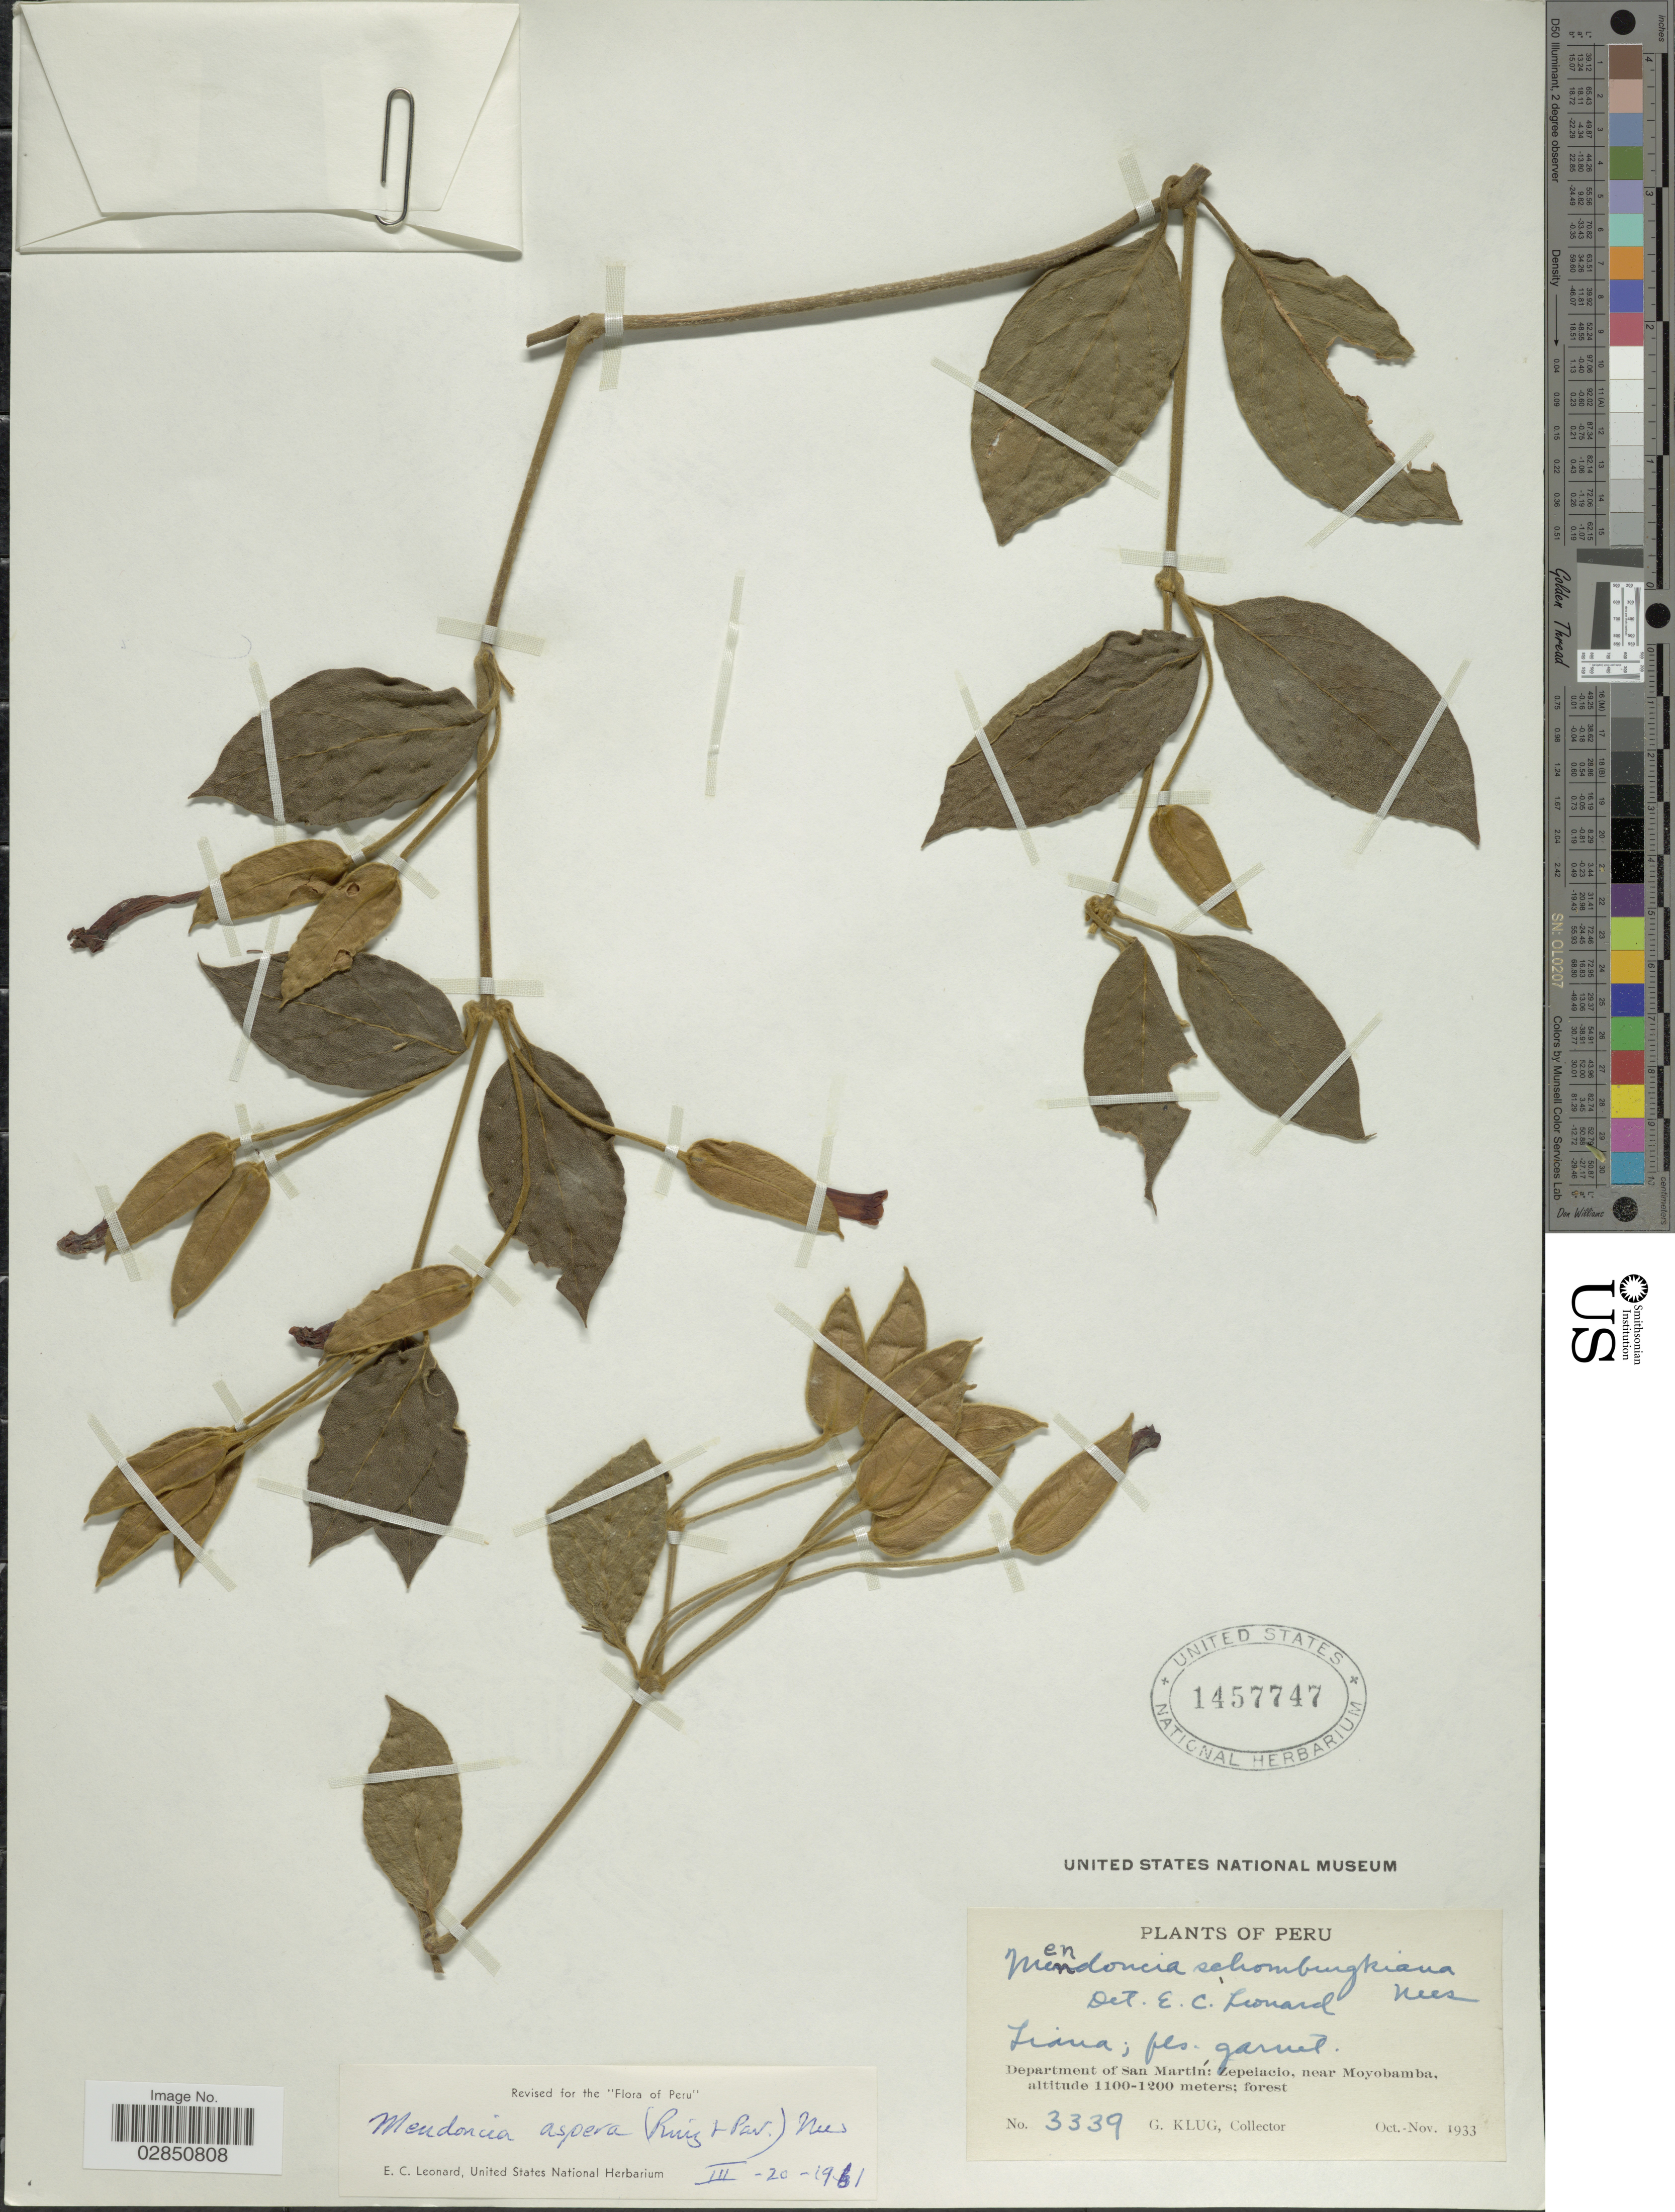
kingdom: Plantae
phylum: Tracheophyta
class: Magnoliopsida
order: Lamiales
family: Acanthaceae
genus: Mendoncia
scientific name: Mendoncia aspera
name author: (Ruiz & Pav.) Nees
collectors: G. Klug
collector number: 3339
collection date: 1933-10/1933-11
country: Peru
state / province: San Martín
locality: Department of San Martín: Zepelacio, near Moyobamba.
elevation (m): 1100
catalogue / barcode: US 1457747